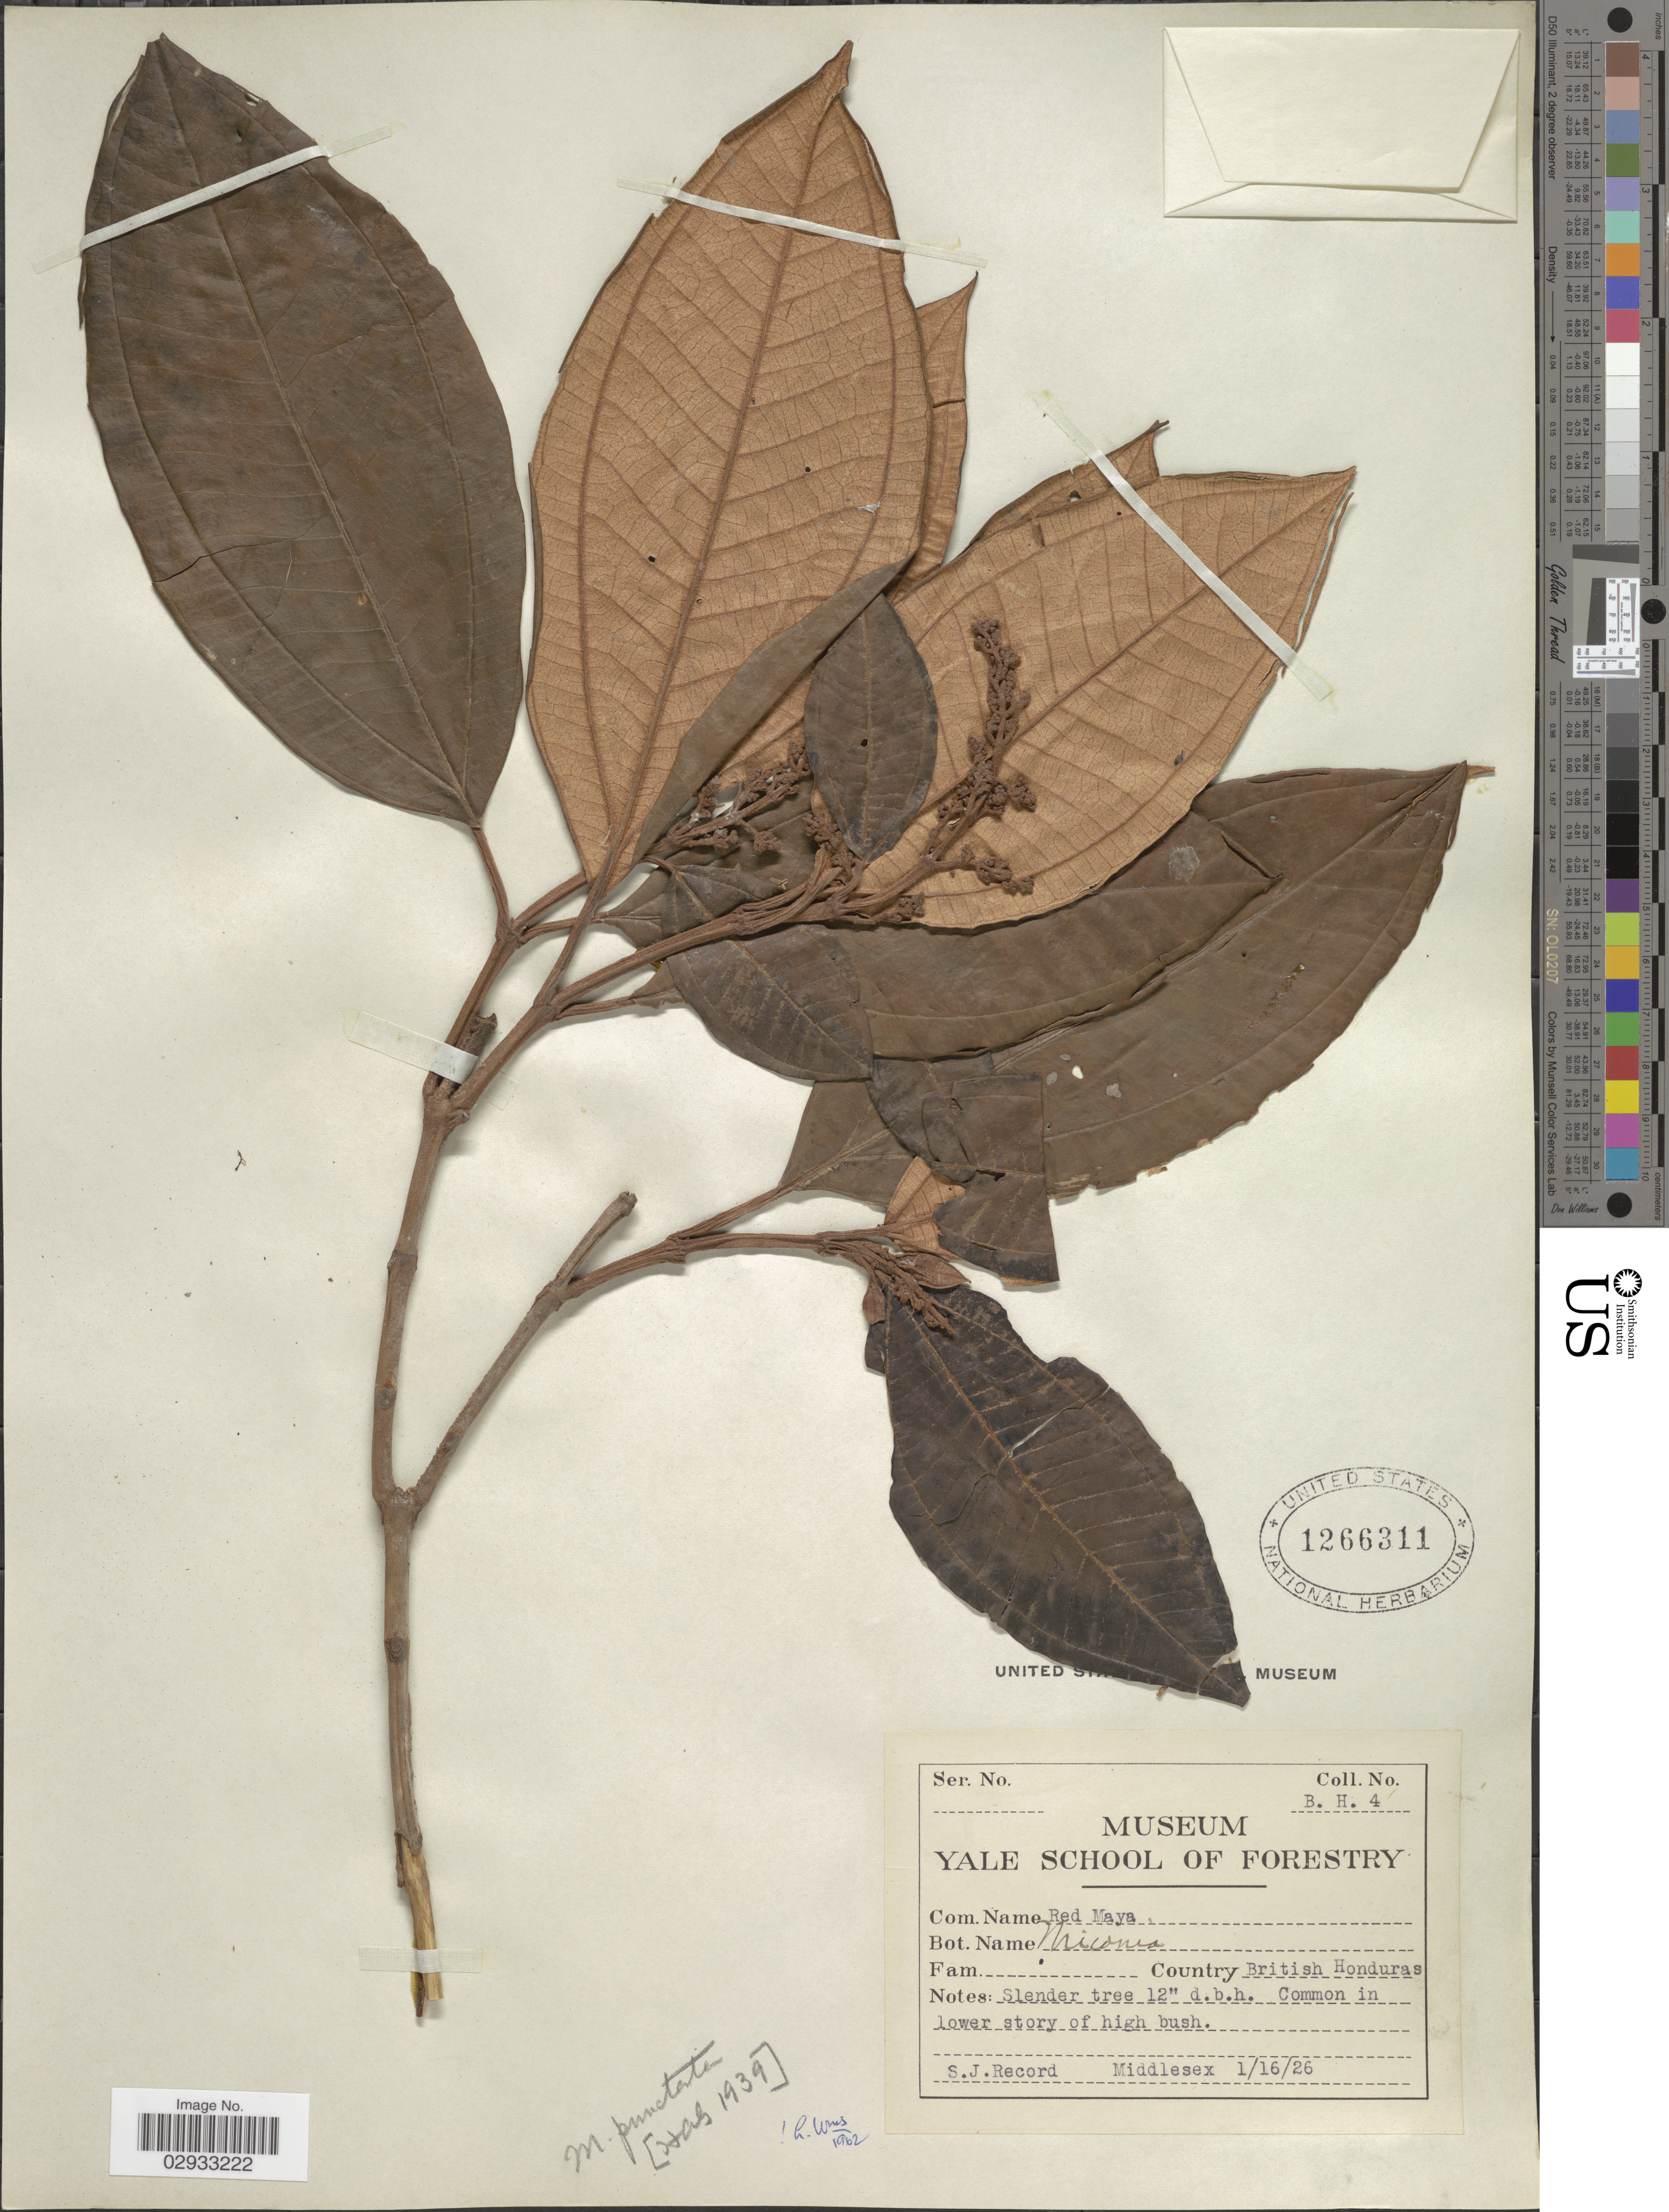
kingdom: Plantae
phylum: Tracheophyta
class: Magnoliopsida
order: Myrtales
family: Melastomataceae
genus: Miconia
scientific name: Miconia punctata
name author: (Desr.) D. Don ex DC.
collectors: S. J. Record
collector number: B.H.4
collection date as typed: Transcribed d/m/y: 16/1/26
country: Belize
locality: British Honduras. Middlesex.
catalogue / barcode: US 1266311